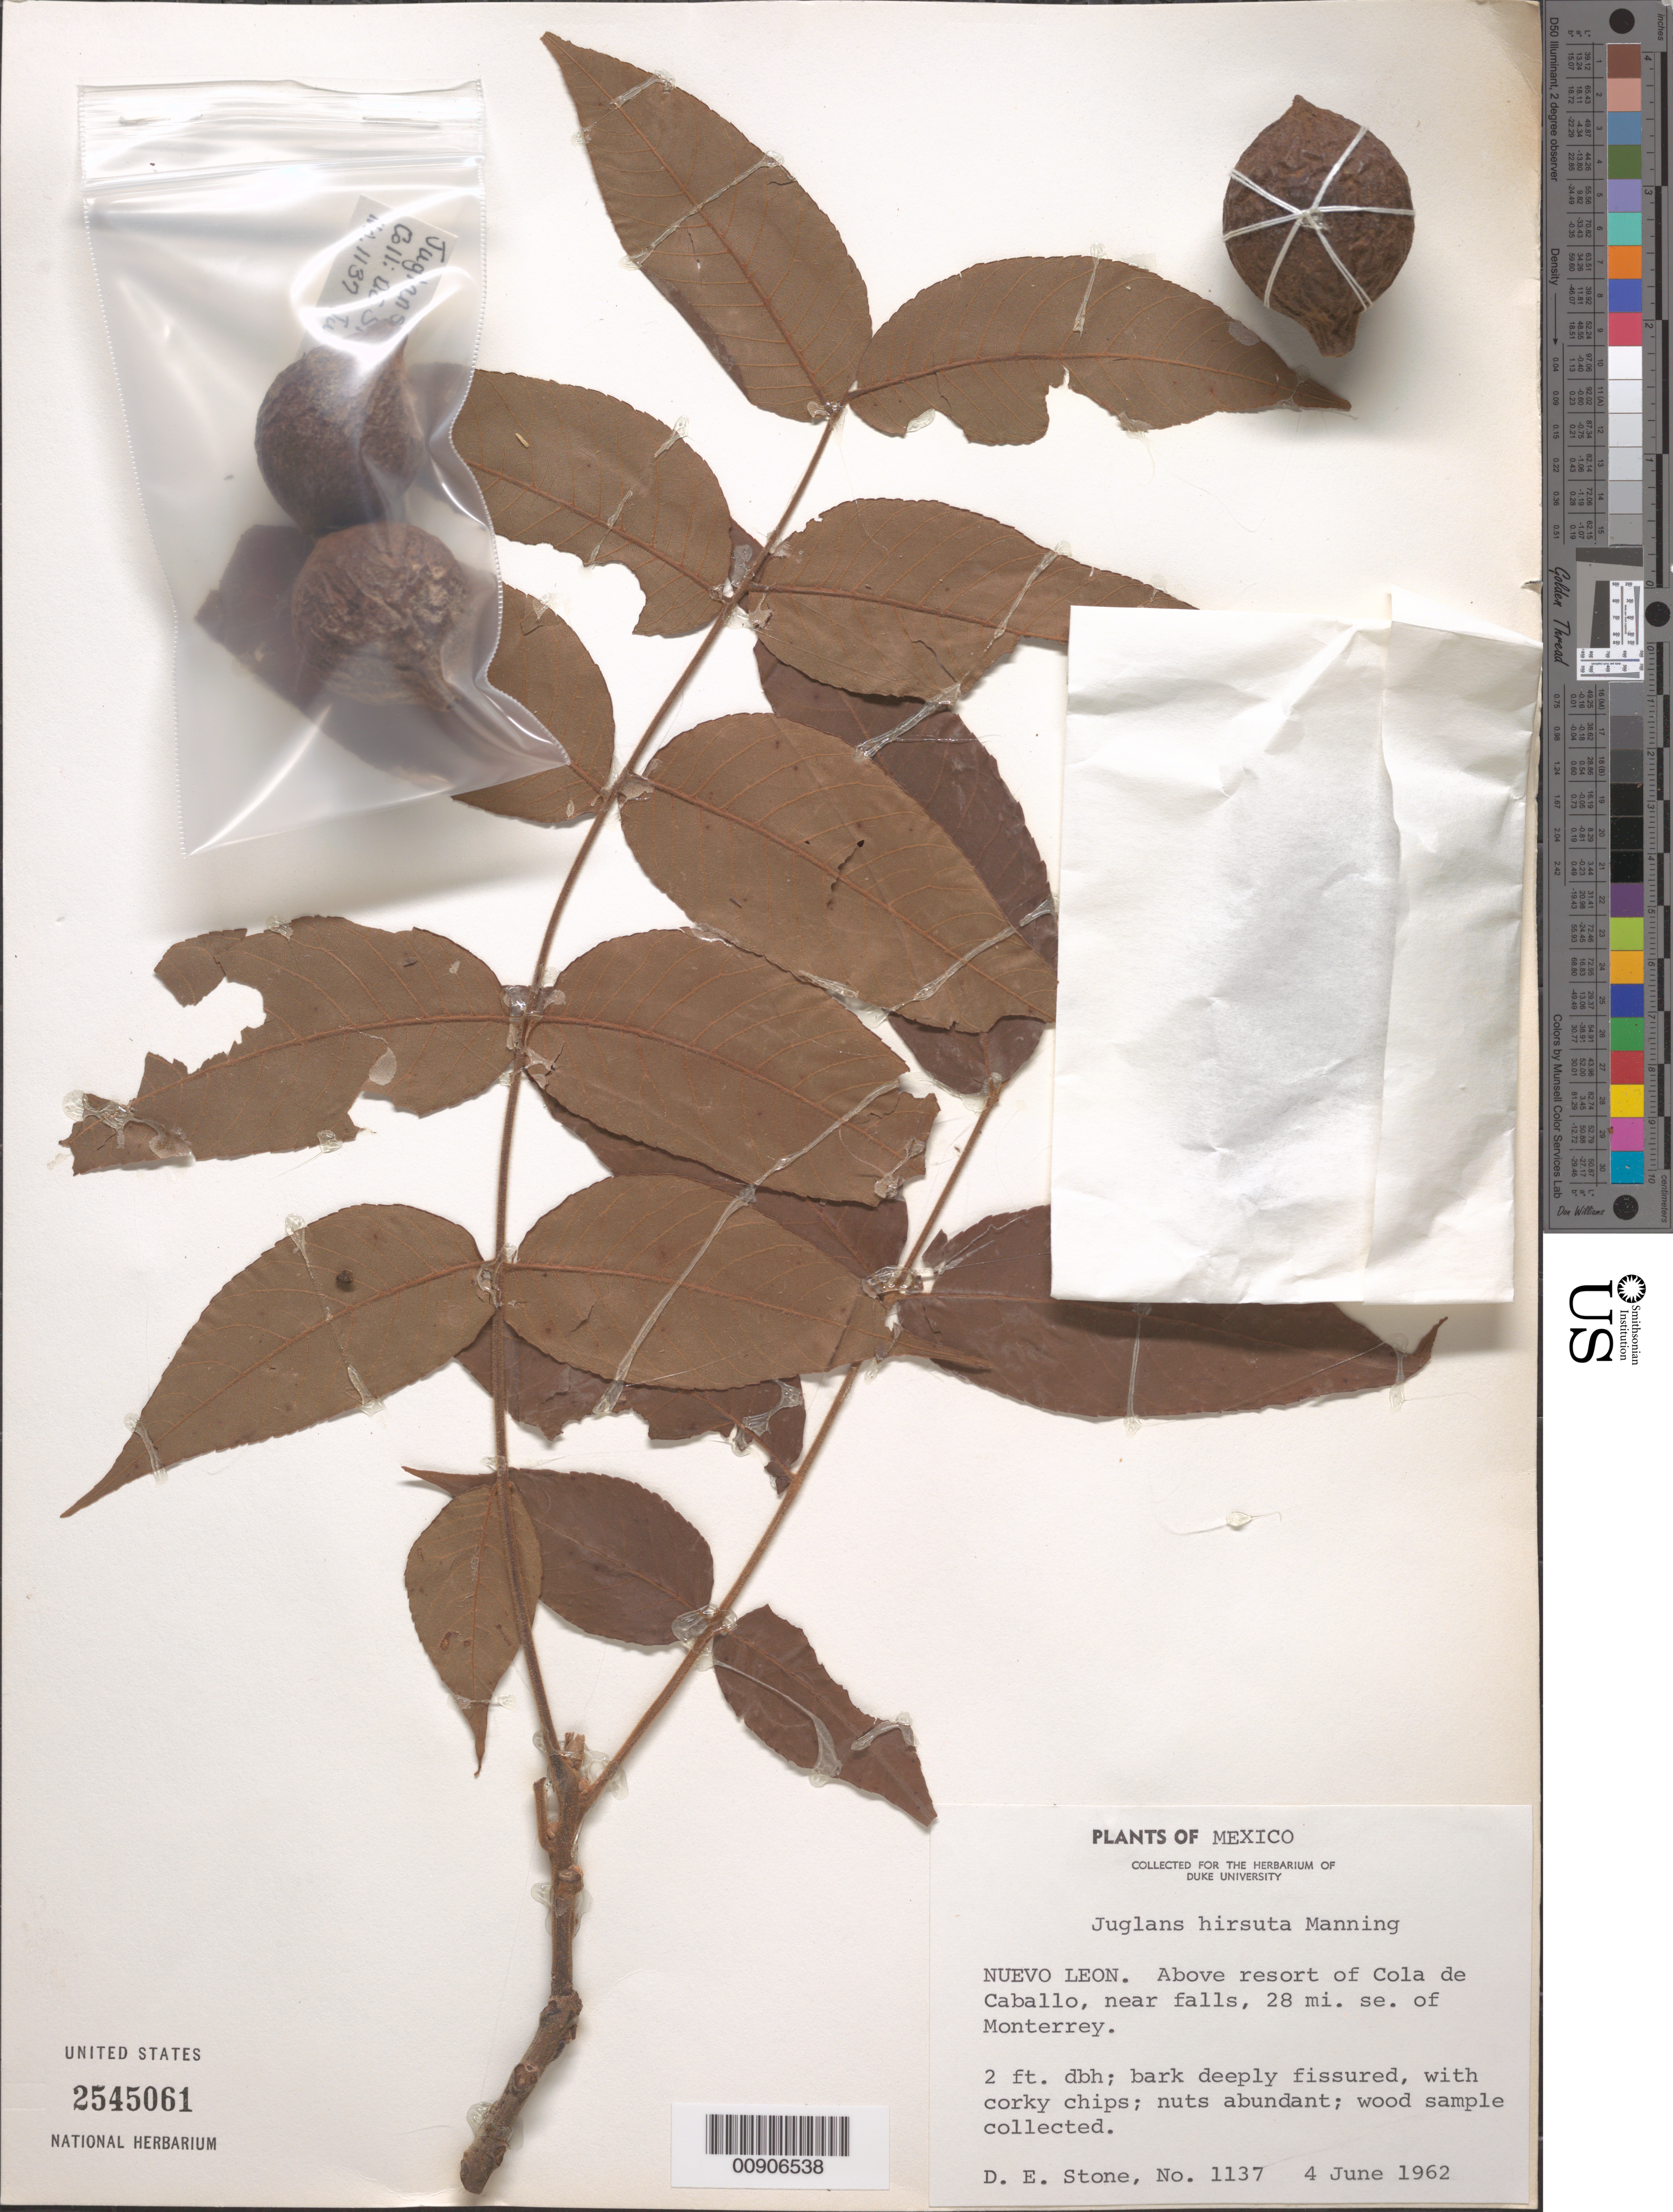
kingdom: Plantae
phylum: Tracheophyta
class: Magnoliopsida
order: Fagales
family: Juglandaceae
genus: Juglans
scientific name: Juglans hirsuta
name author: W.E. Manning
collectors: D. E. Stone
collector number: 1137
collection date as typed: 04 Jun 1962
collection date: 1962-06-04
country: Mexico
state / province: Nuevo León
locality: Nuevo León. Above resort of Cola de Caballo, near falls, 28 mi. SE of Monterrey.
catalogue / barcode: US 2545061